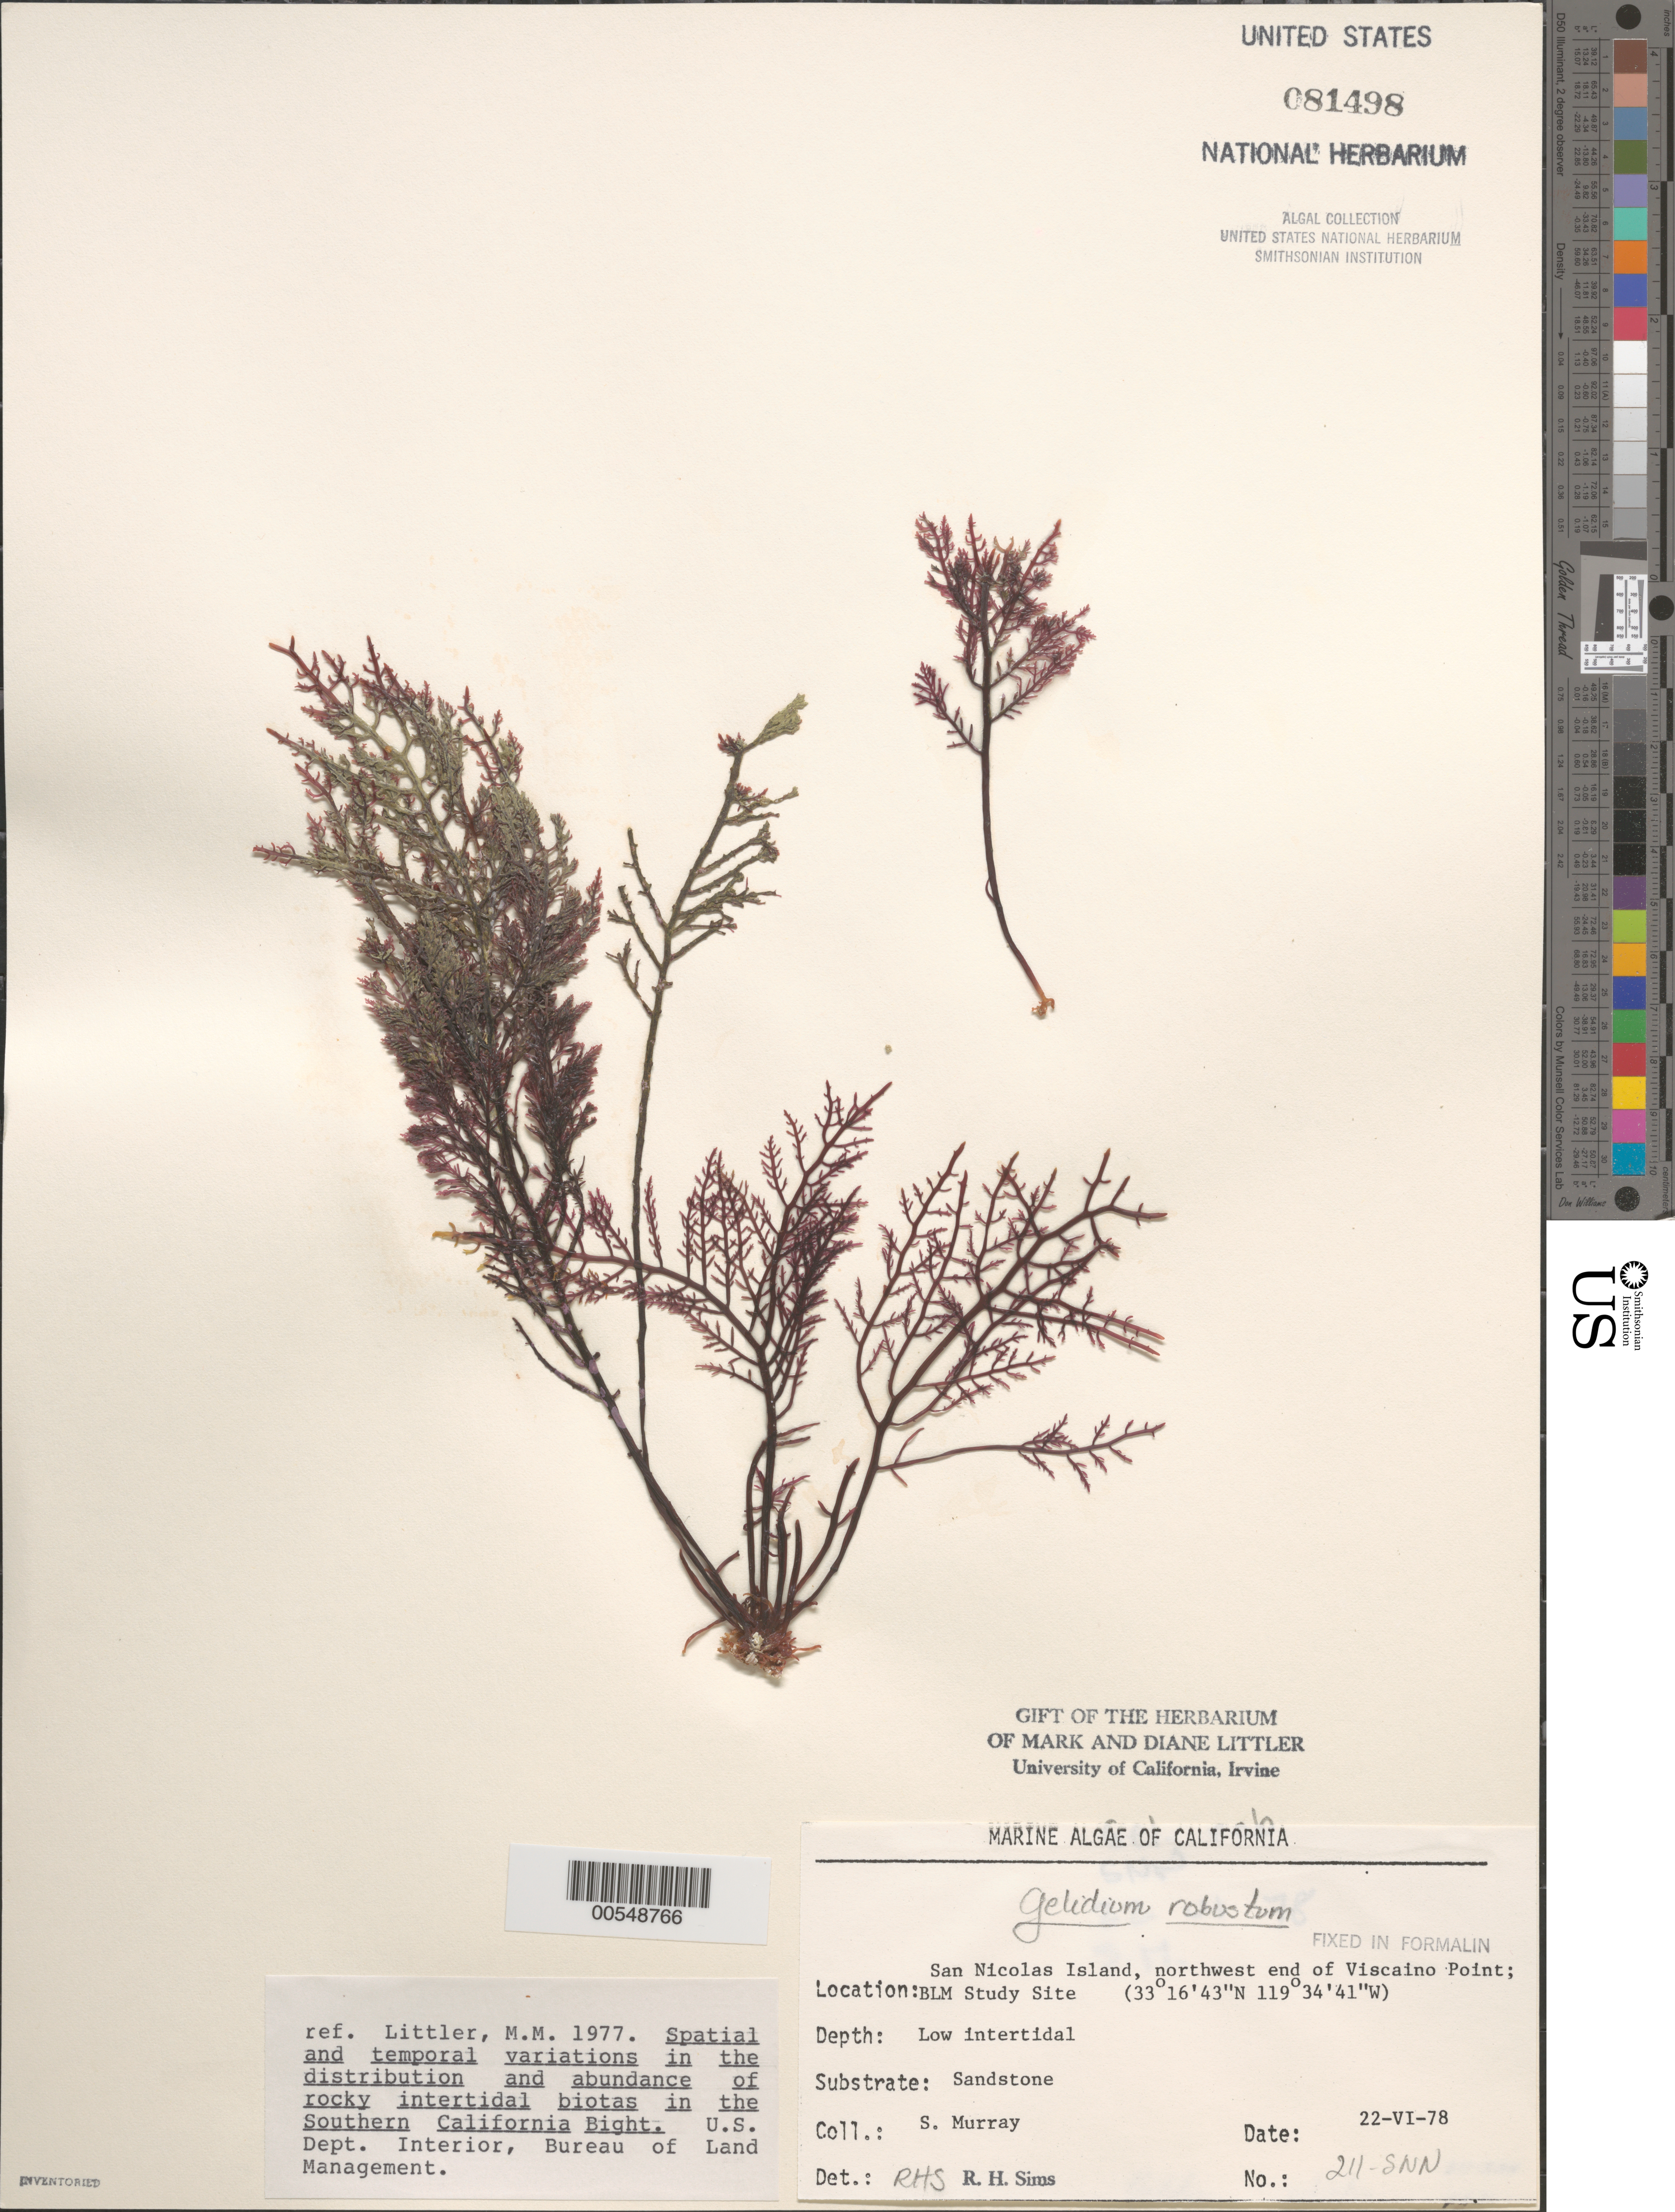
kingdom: Plantae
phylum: Rhodophyta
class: Florideophyceae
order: Gelidiales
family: Gelidiaceae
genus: Gelidium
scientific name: Gelidium robustum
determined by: Sims, Robert H.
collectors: S. N. Murray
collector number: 211-snn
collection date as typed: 22 Jun 1978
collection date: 1978-06-22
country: United States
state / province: California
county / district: Ventura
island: San Nicolas Island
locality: Northwest end of Vizcaino Point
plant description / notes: BLM-SOCALBIGHT Rocky Intertidal Survey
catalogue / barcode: US 81498